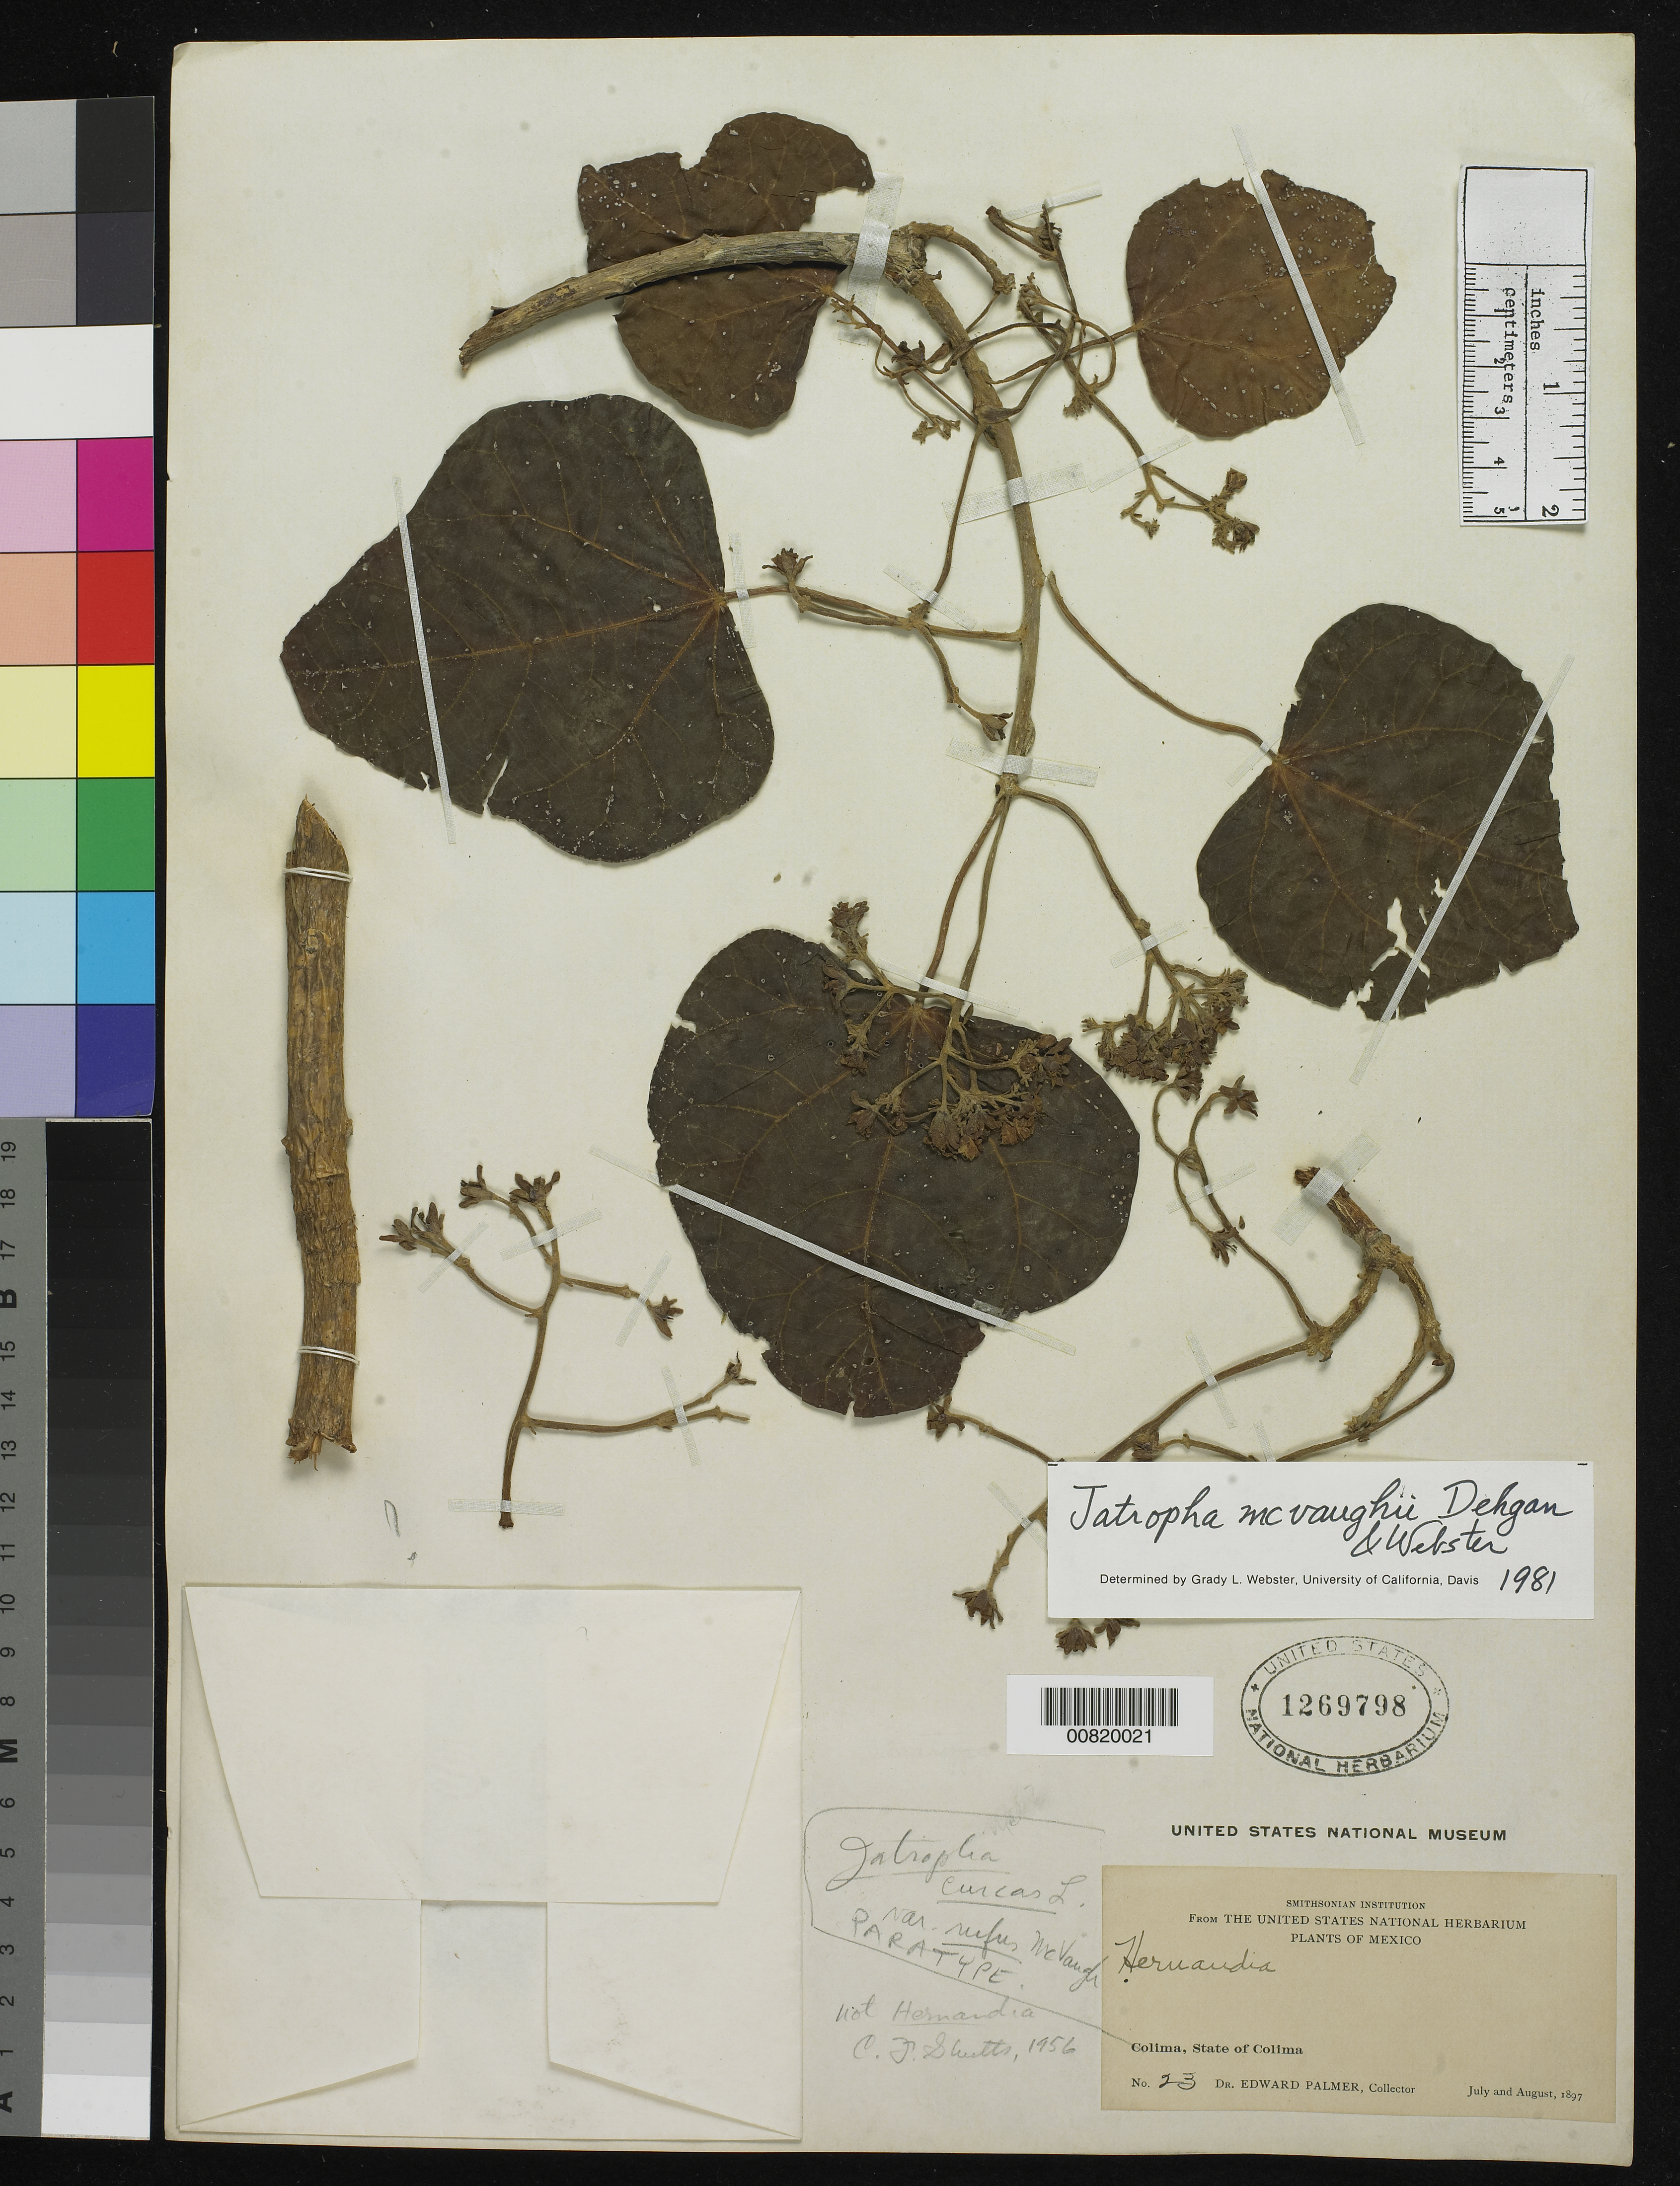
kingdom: Plantae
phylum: Tracheophyta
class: Magnoliopsida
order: Malpighiales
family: Euphorbiaceae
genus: Jatropha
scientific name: Jatropha mcvaughii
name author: Dehgan & G.L. Webster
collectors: E. Palmer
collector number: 23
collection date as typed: Jul 1897 to -- Aug 1897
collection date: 1897-07/1897-08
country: Mexico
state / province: Colima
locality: Colima, Colima.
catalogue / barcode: US 1269798